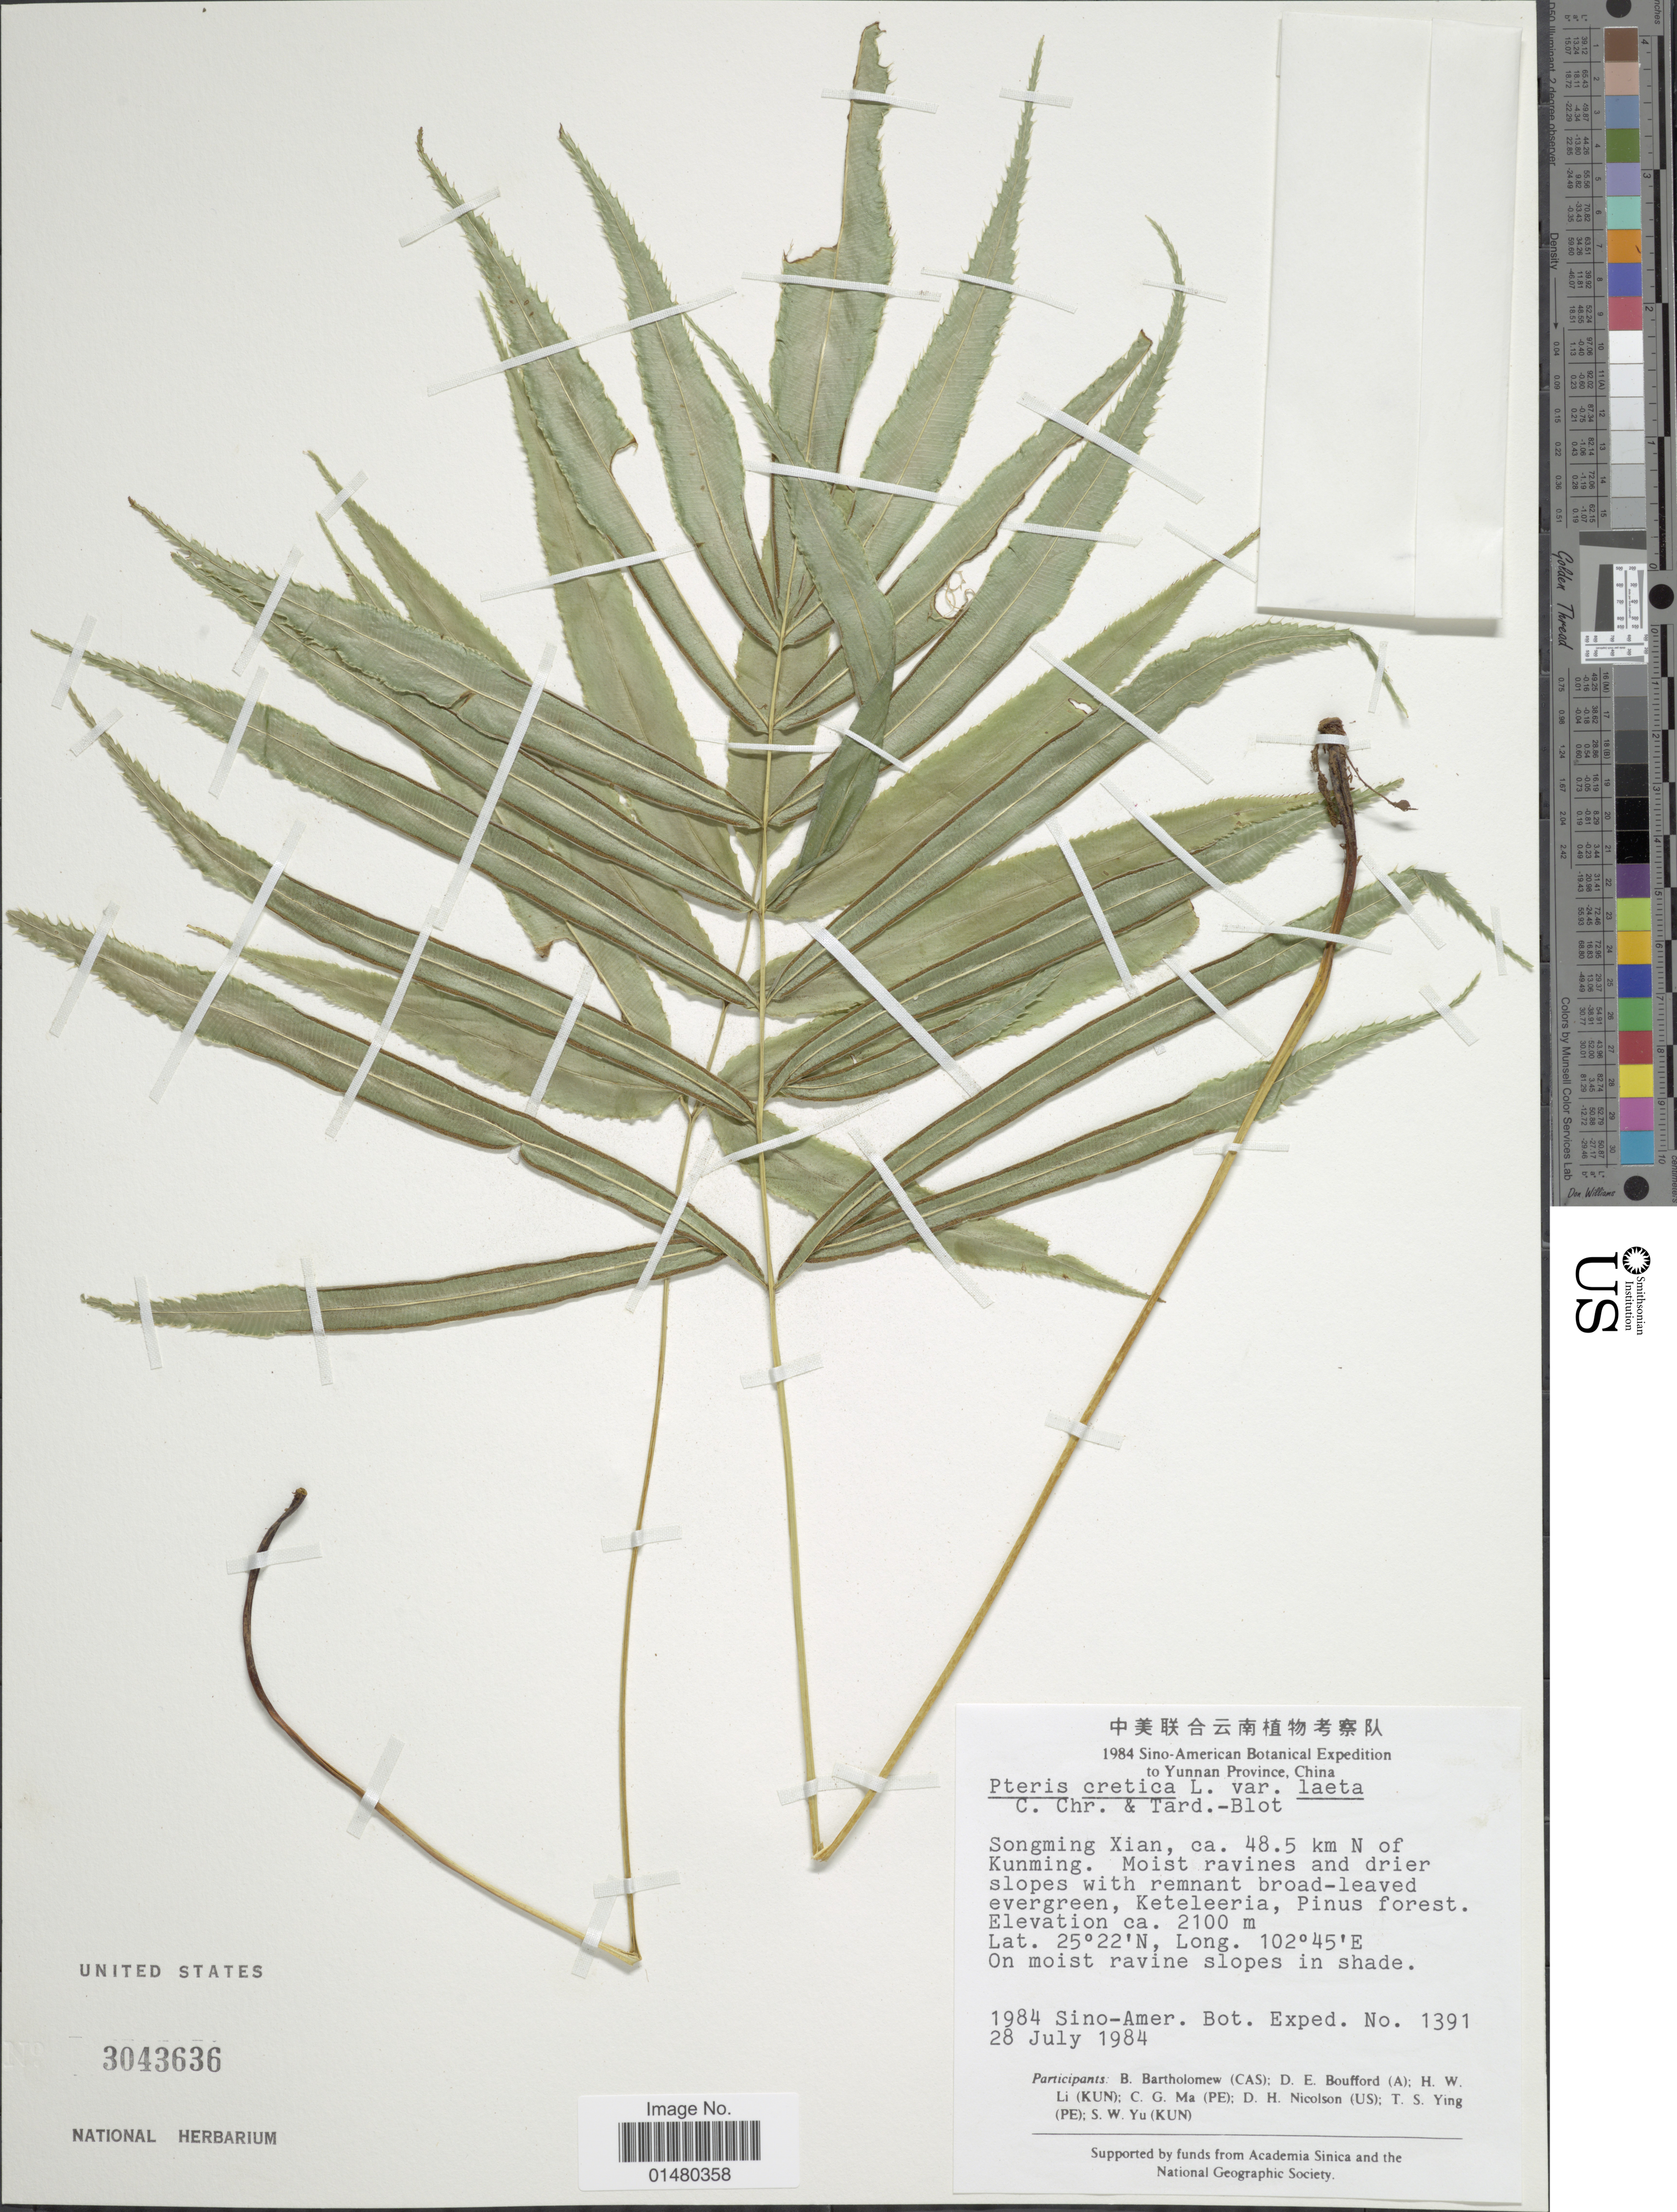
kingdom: Plantae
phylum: Tracheophyta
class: Polypodiopsida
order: Polypodiales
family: Pteridaceae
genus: Pteris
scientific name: Pteris cretica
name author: L.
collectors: Sino-Amer. Bot. Exped. 1984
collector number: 1391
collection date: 1984-07-28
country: China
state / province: Yunnan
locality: Songming Xian, ca. 48.5 km N of Kunming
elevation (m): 2100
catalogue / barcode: US 3043636